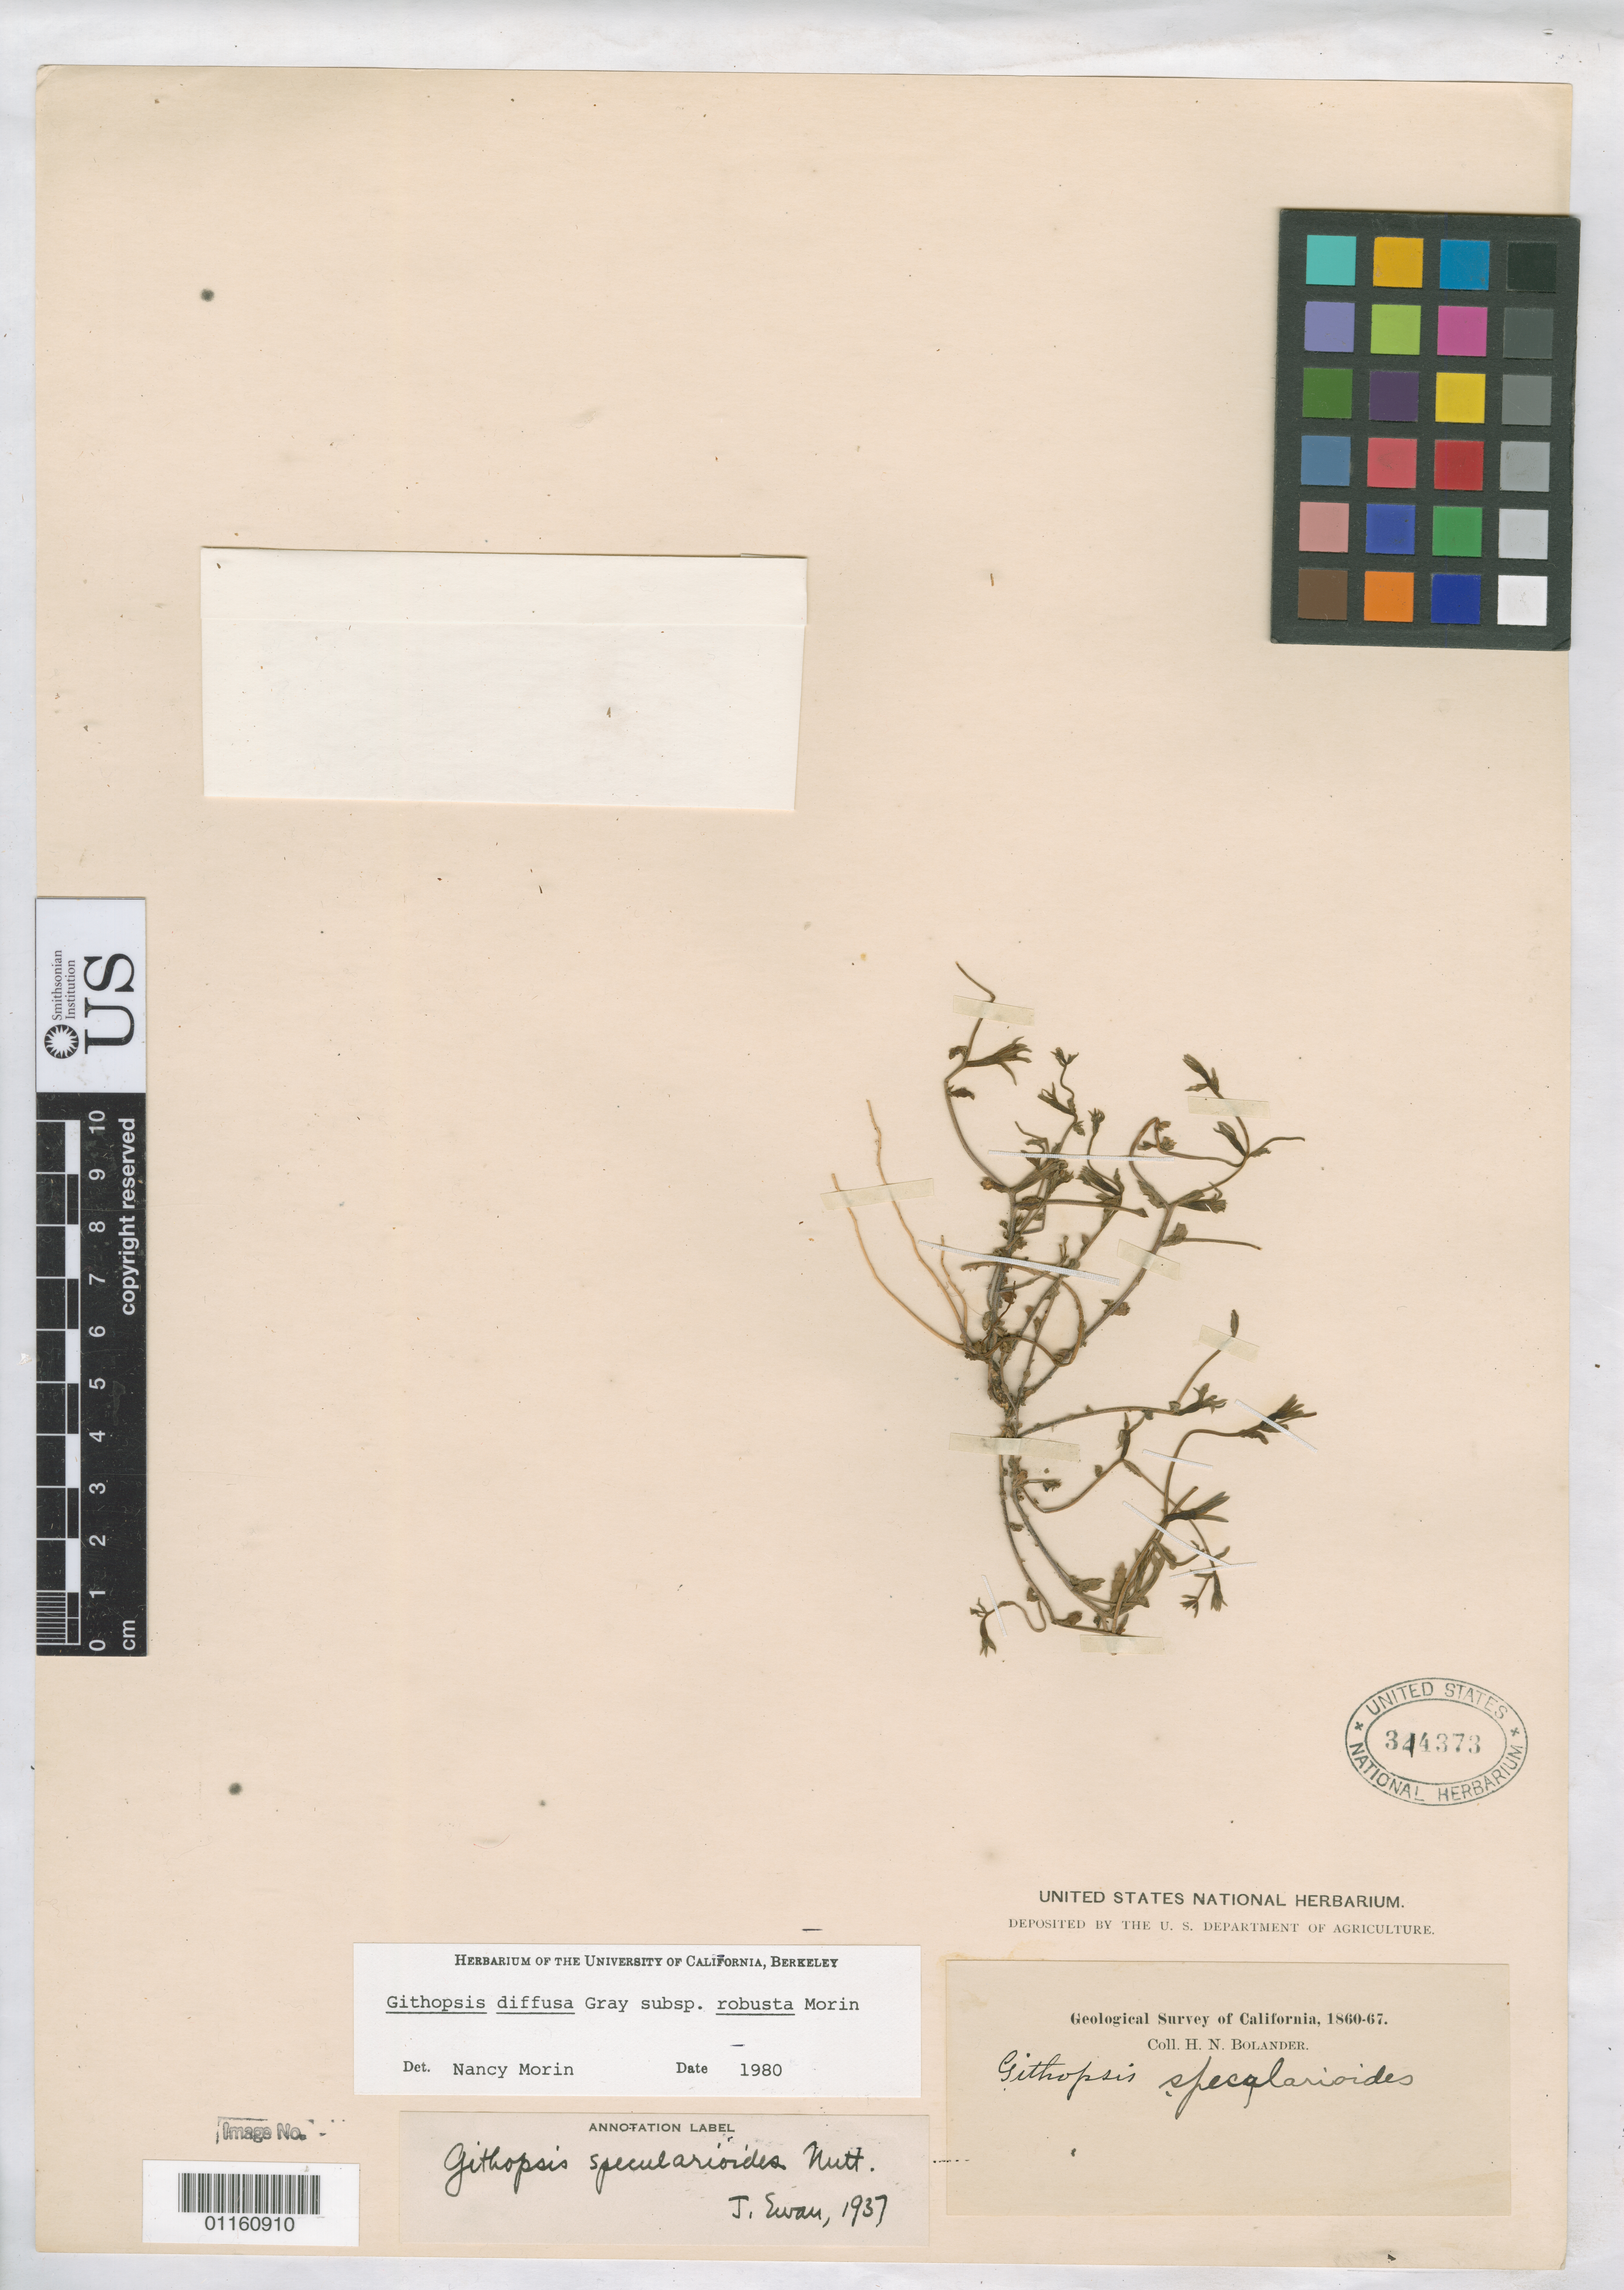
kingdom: Plantae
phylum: Tracheophyta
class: Magnoliopsida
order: Asterales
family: Campanulaceae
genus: Githopsis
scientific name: Githopsis diffusa subsp. robusta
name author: Morin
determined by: Morin, Nancy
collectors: H. Bolander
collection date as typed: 1860 to -- --- 1867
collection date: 1860/1867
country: United States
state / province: California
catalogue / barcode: US 344373